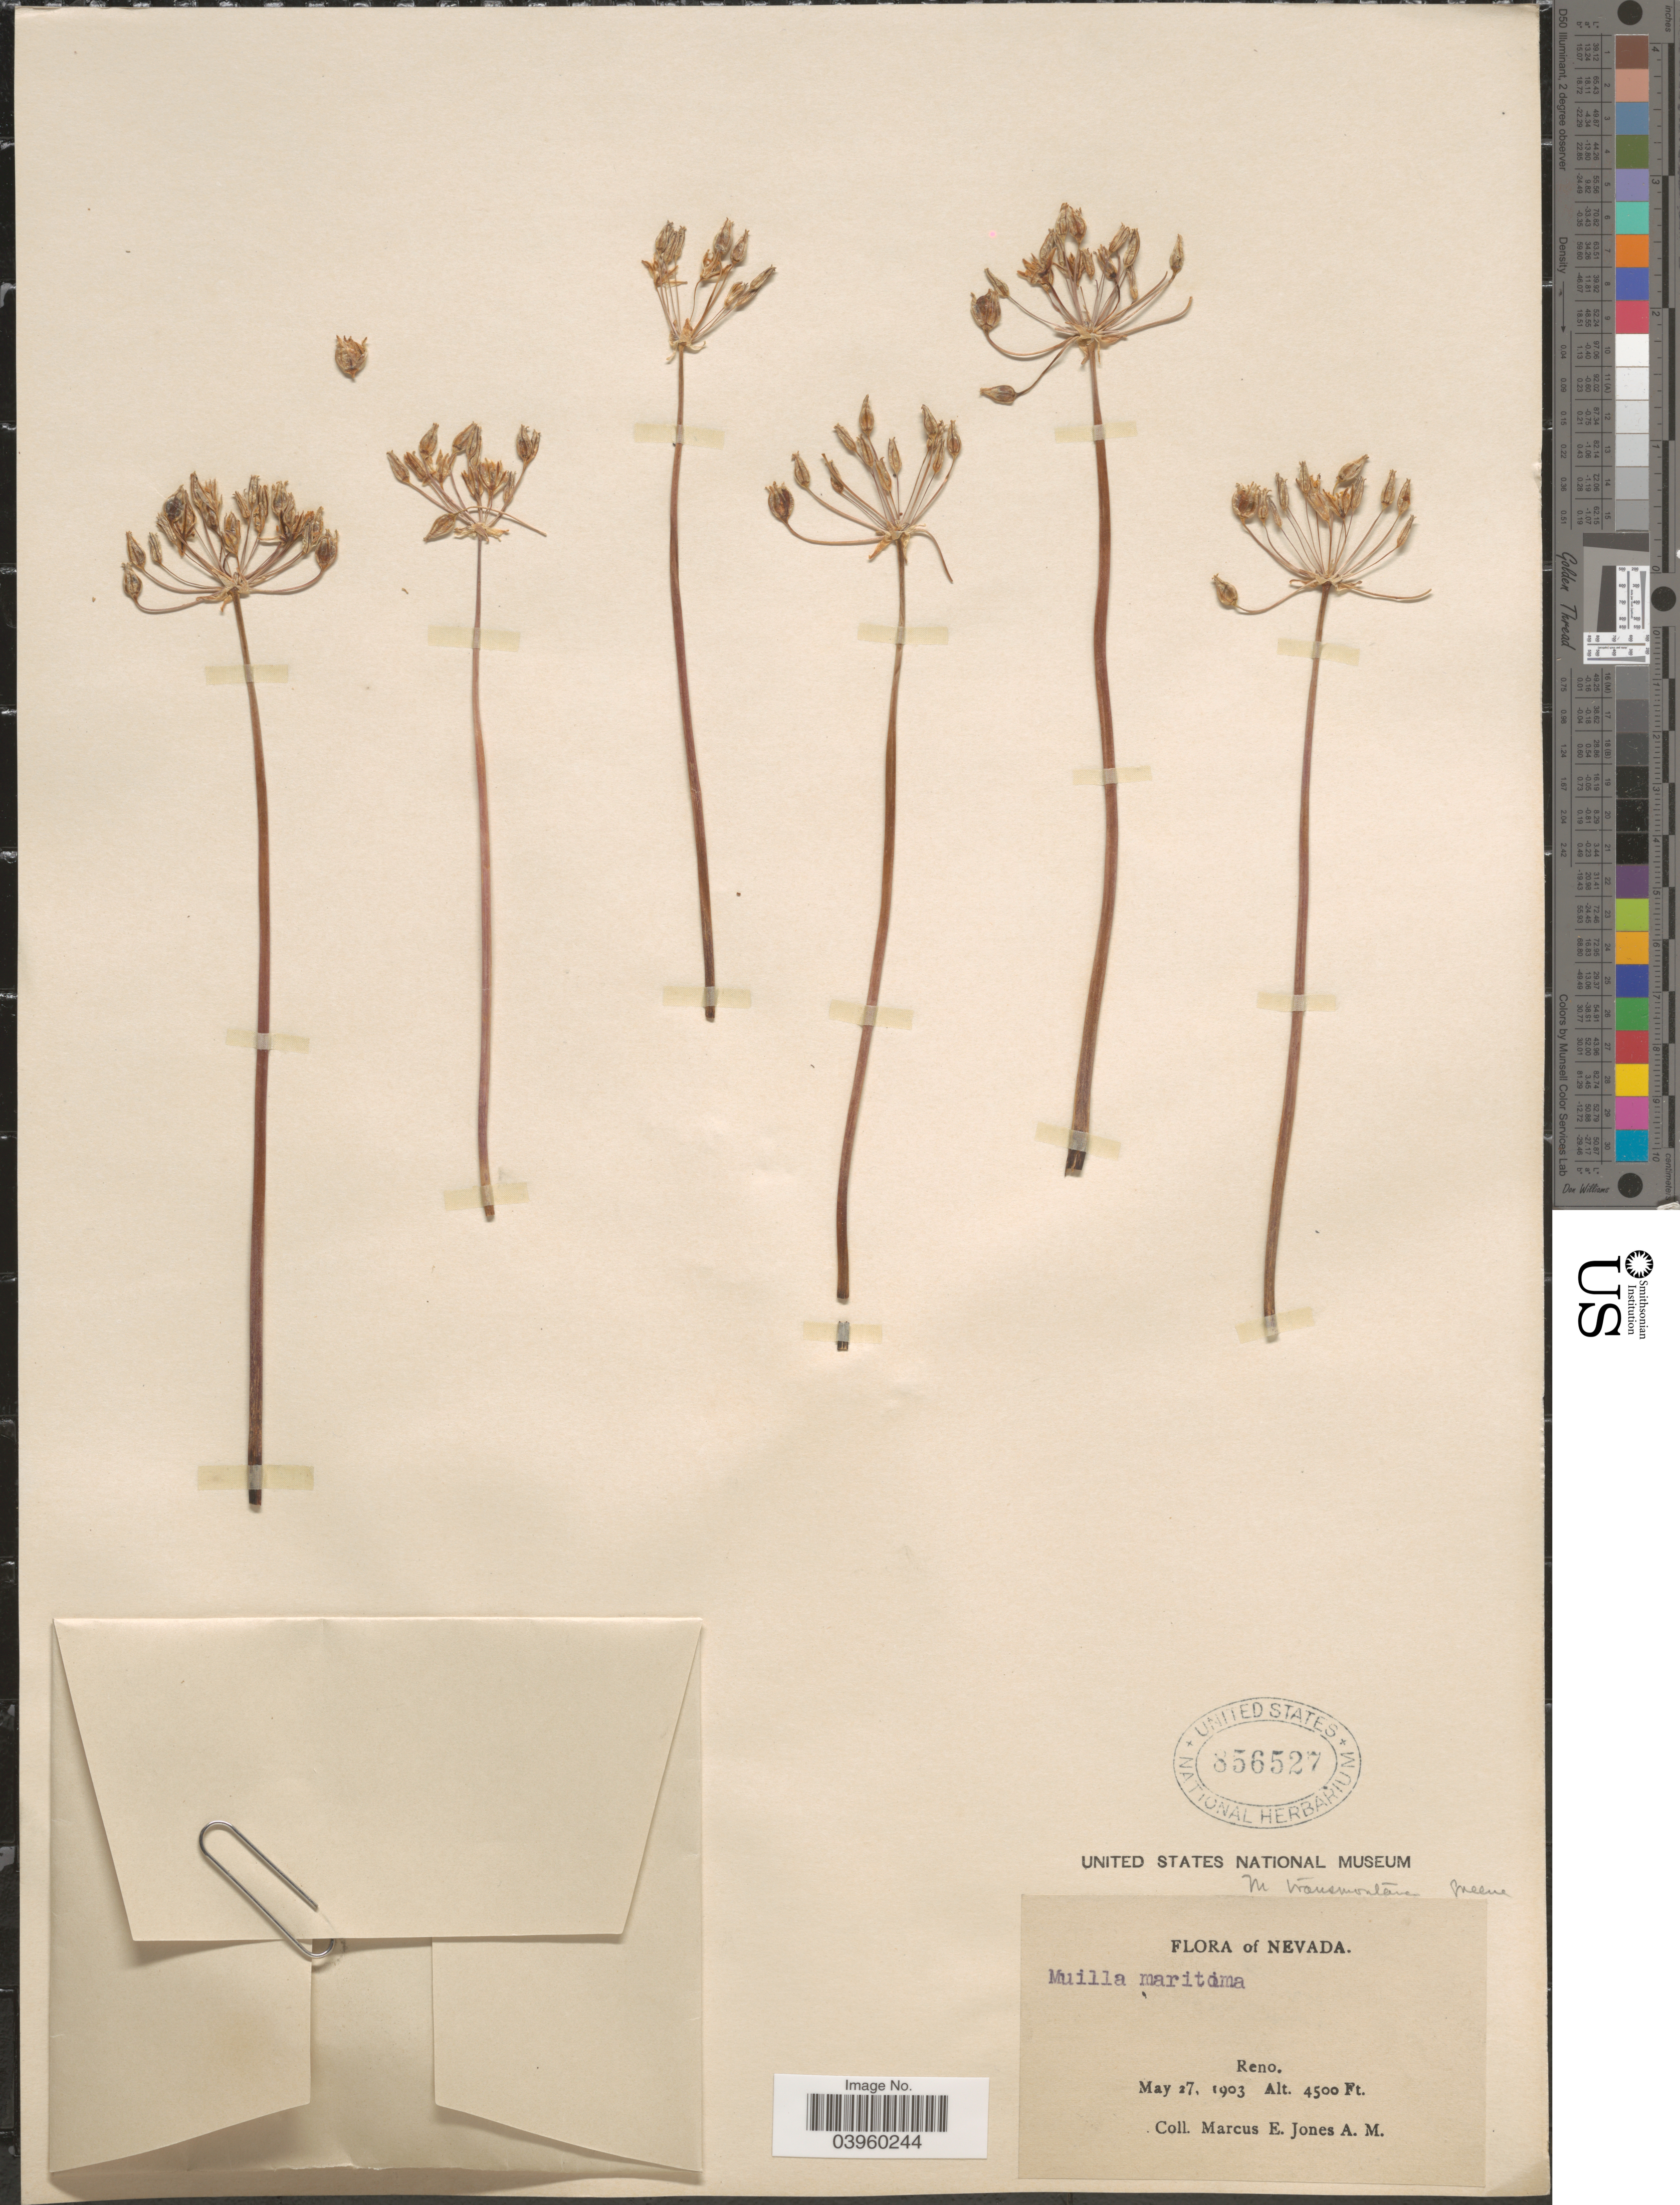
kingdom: Plantae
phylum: Tracheophyta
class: Liliopsida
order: Asparagales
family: Asparagaceae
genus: Muilla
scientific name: Muilla transmontana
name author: Greene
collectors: M. E. Jones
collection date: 1903-05-27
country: United States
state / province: Nevada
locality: Reno.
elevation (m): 1372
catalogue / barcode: US 856527